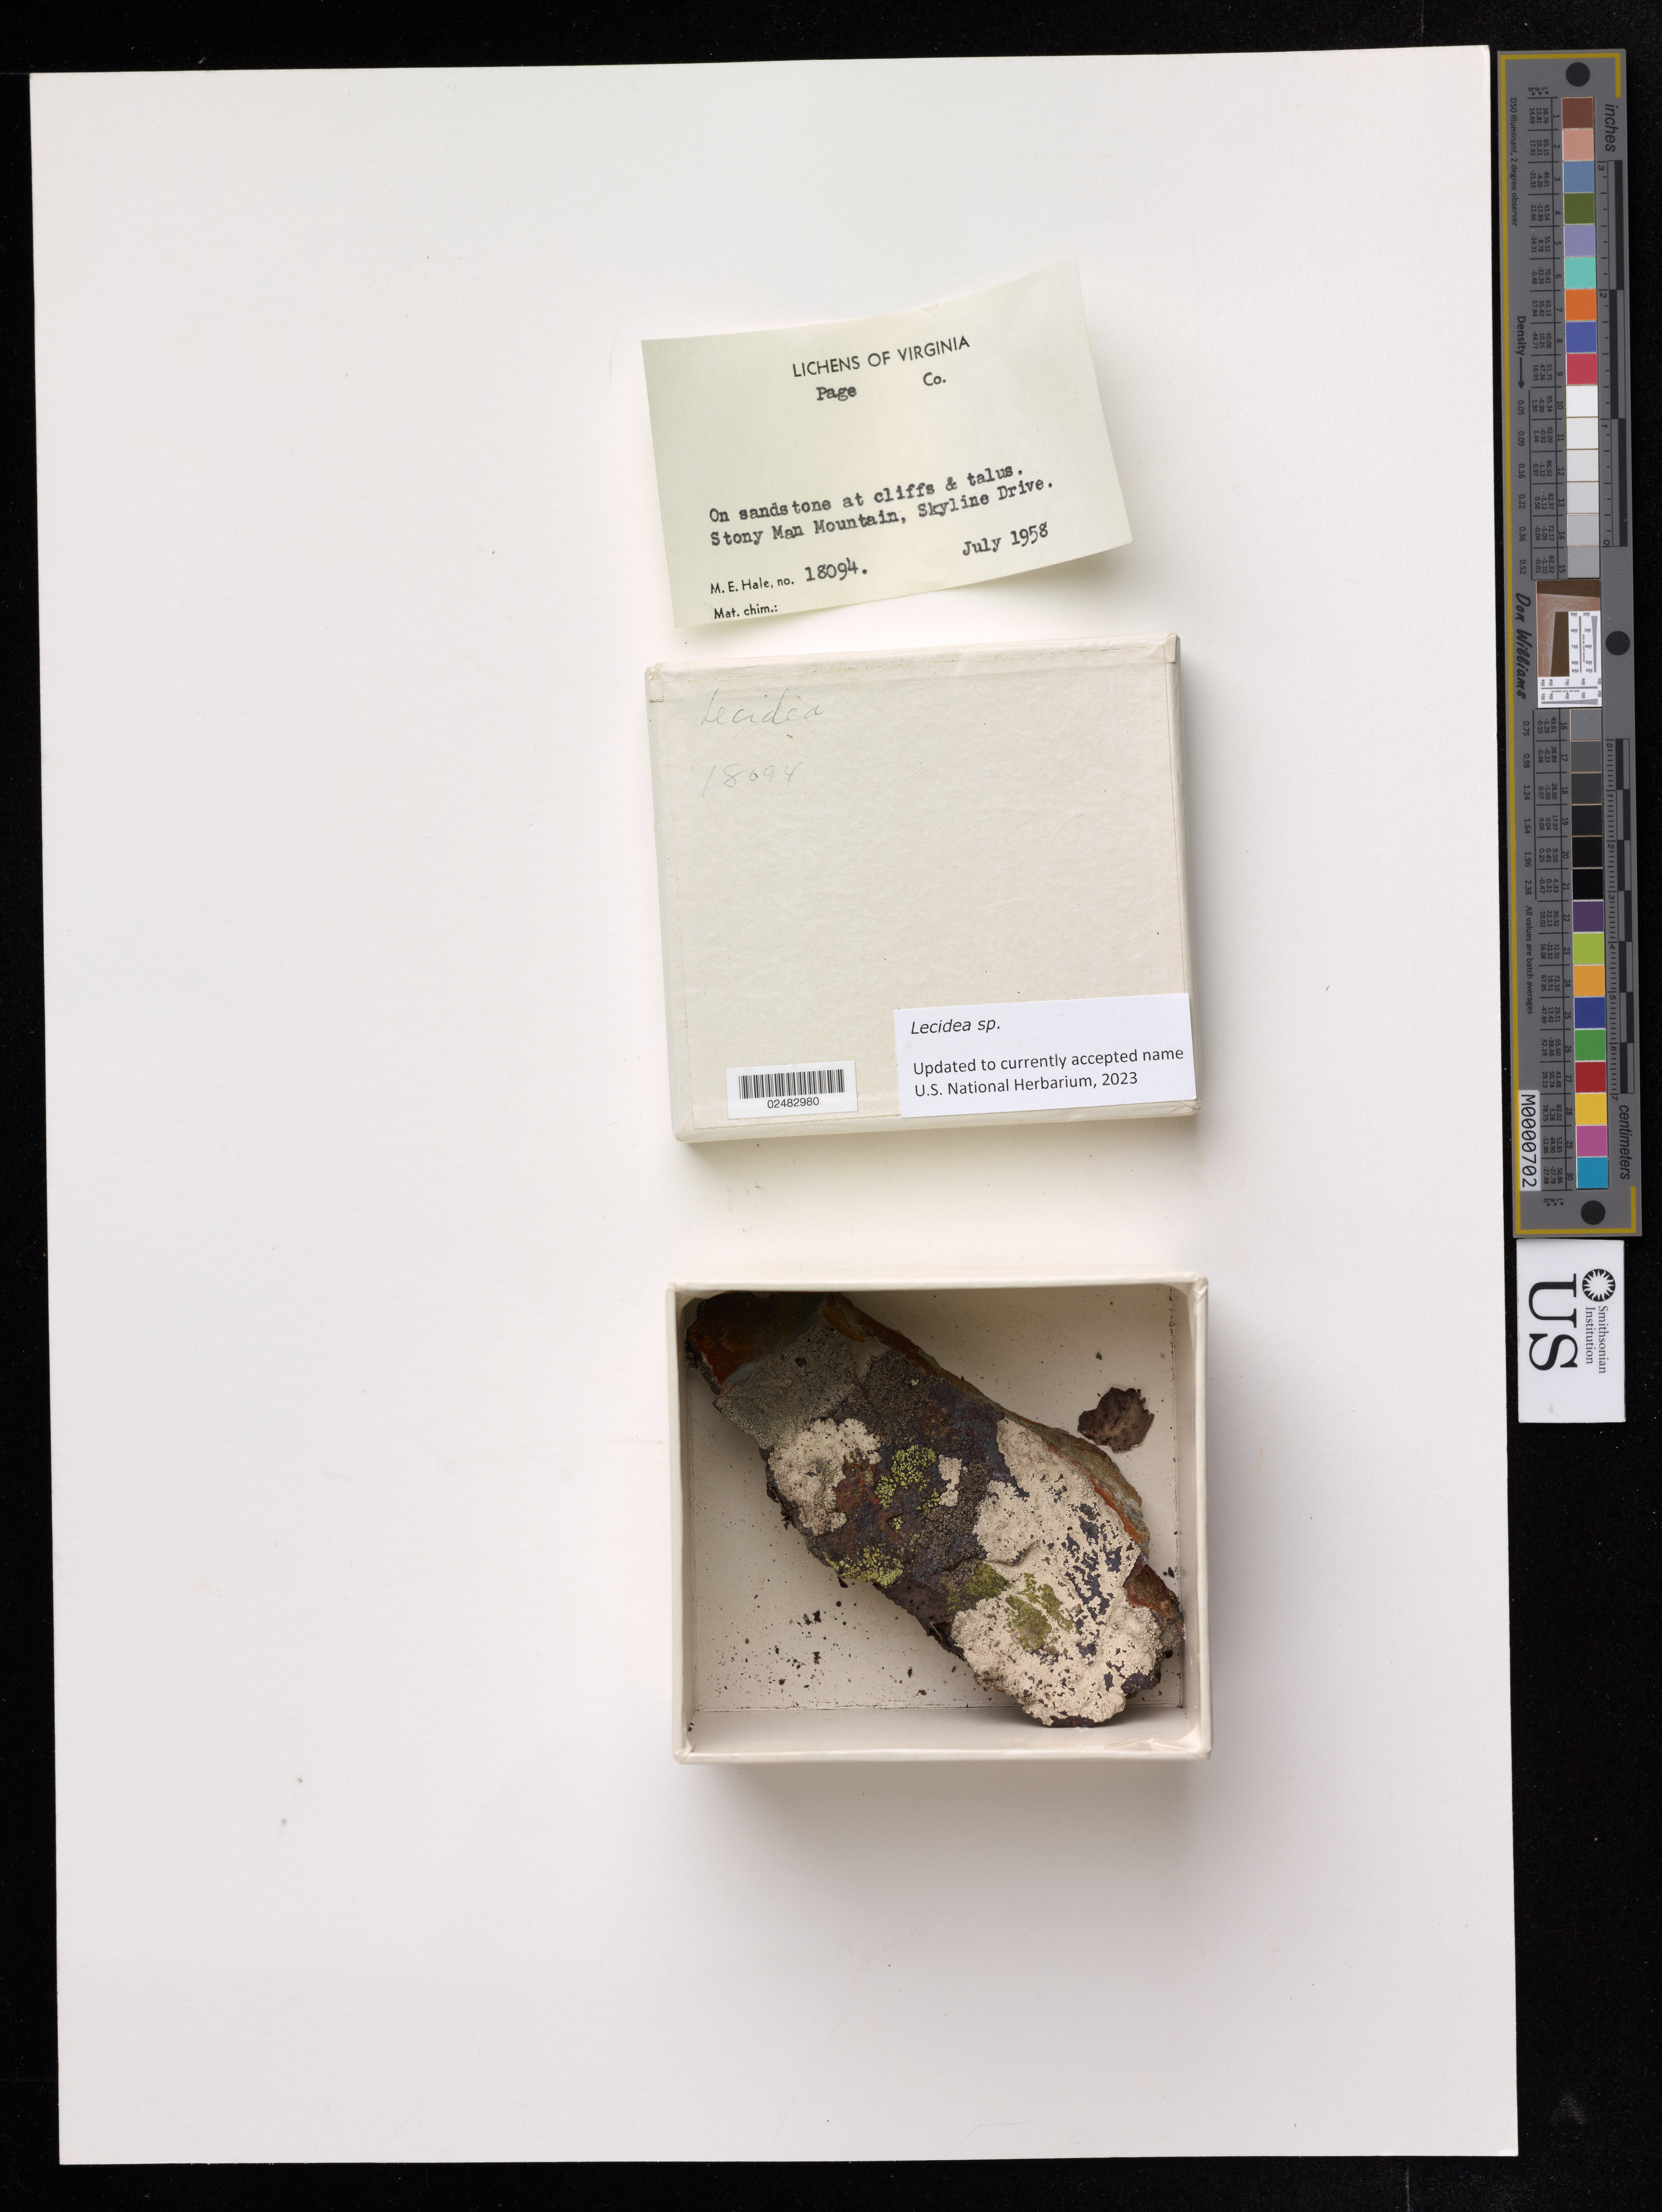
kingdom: Fungi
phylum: Ascomycota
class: Lecanoromycetes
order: Lecideales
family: Lecideaceae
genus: Lecidea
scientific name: Lecidea sp.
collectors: M. Hale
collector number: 18094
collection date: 1958-07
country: United States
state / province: Virginia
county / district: Page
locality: Stony Man mtn. Skyline Drive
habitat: On sandstone at cliffs and talus.